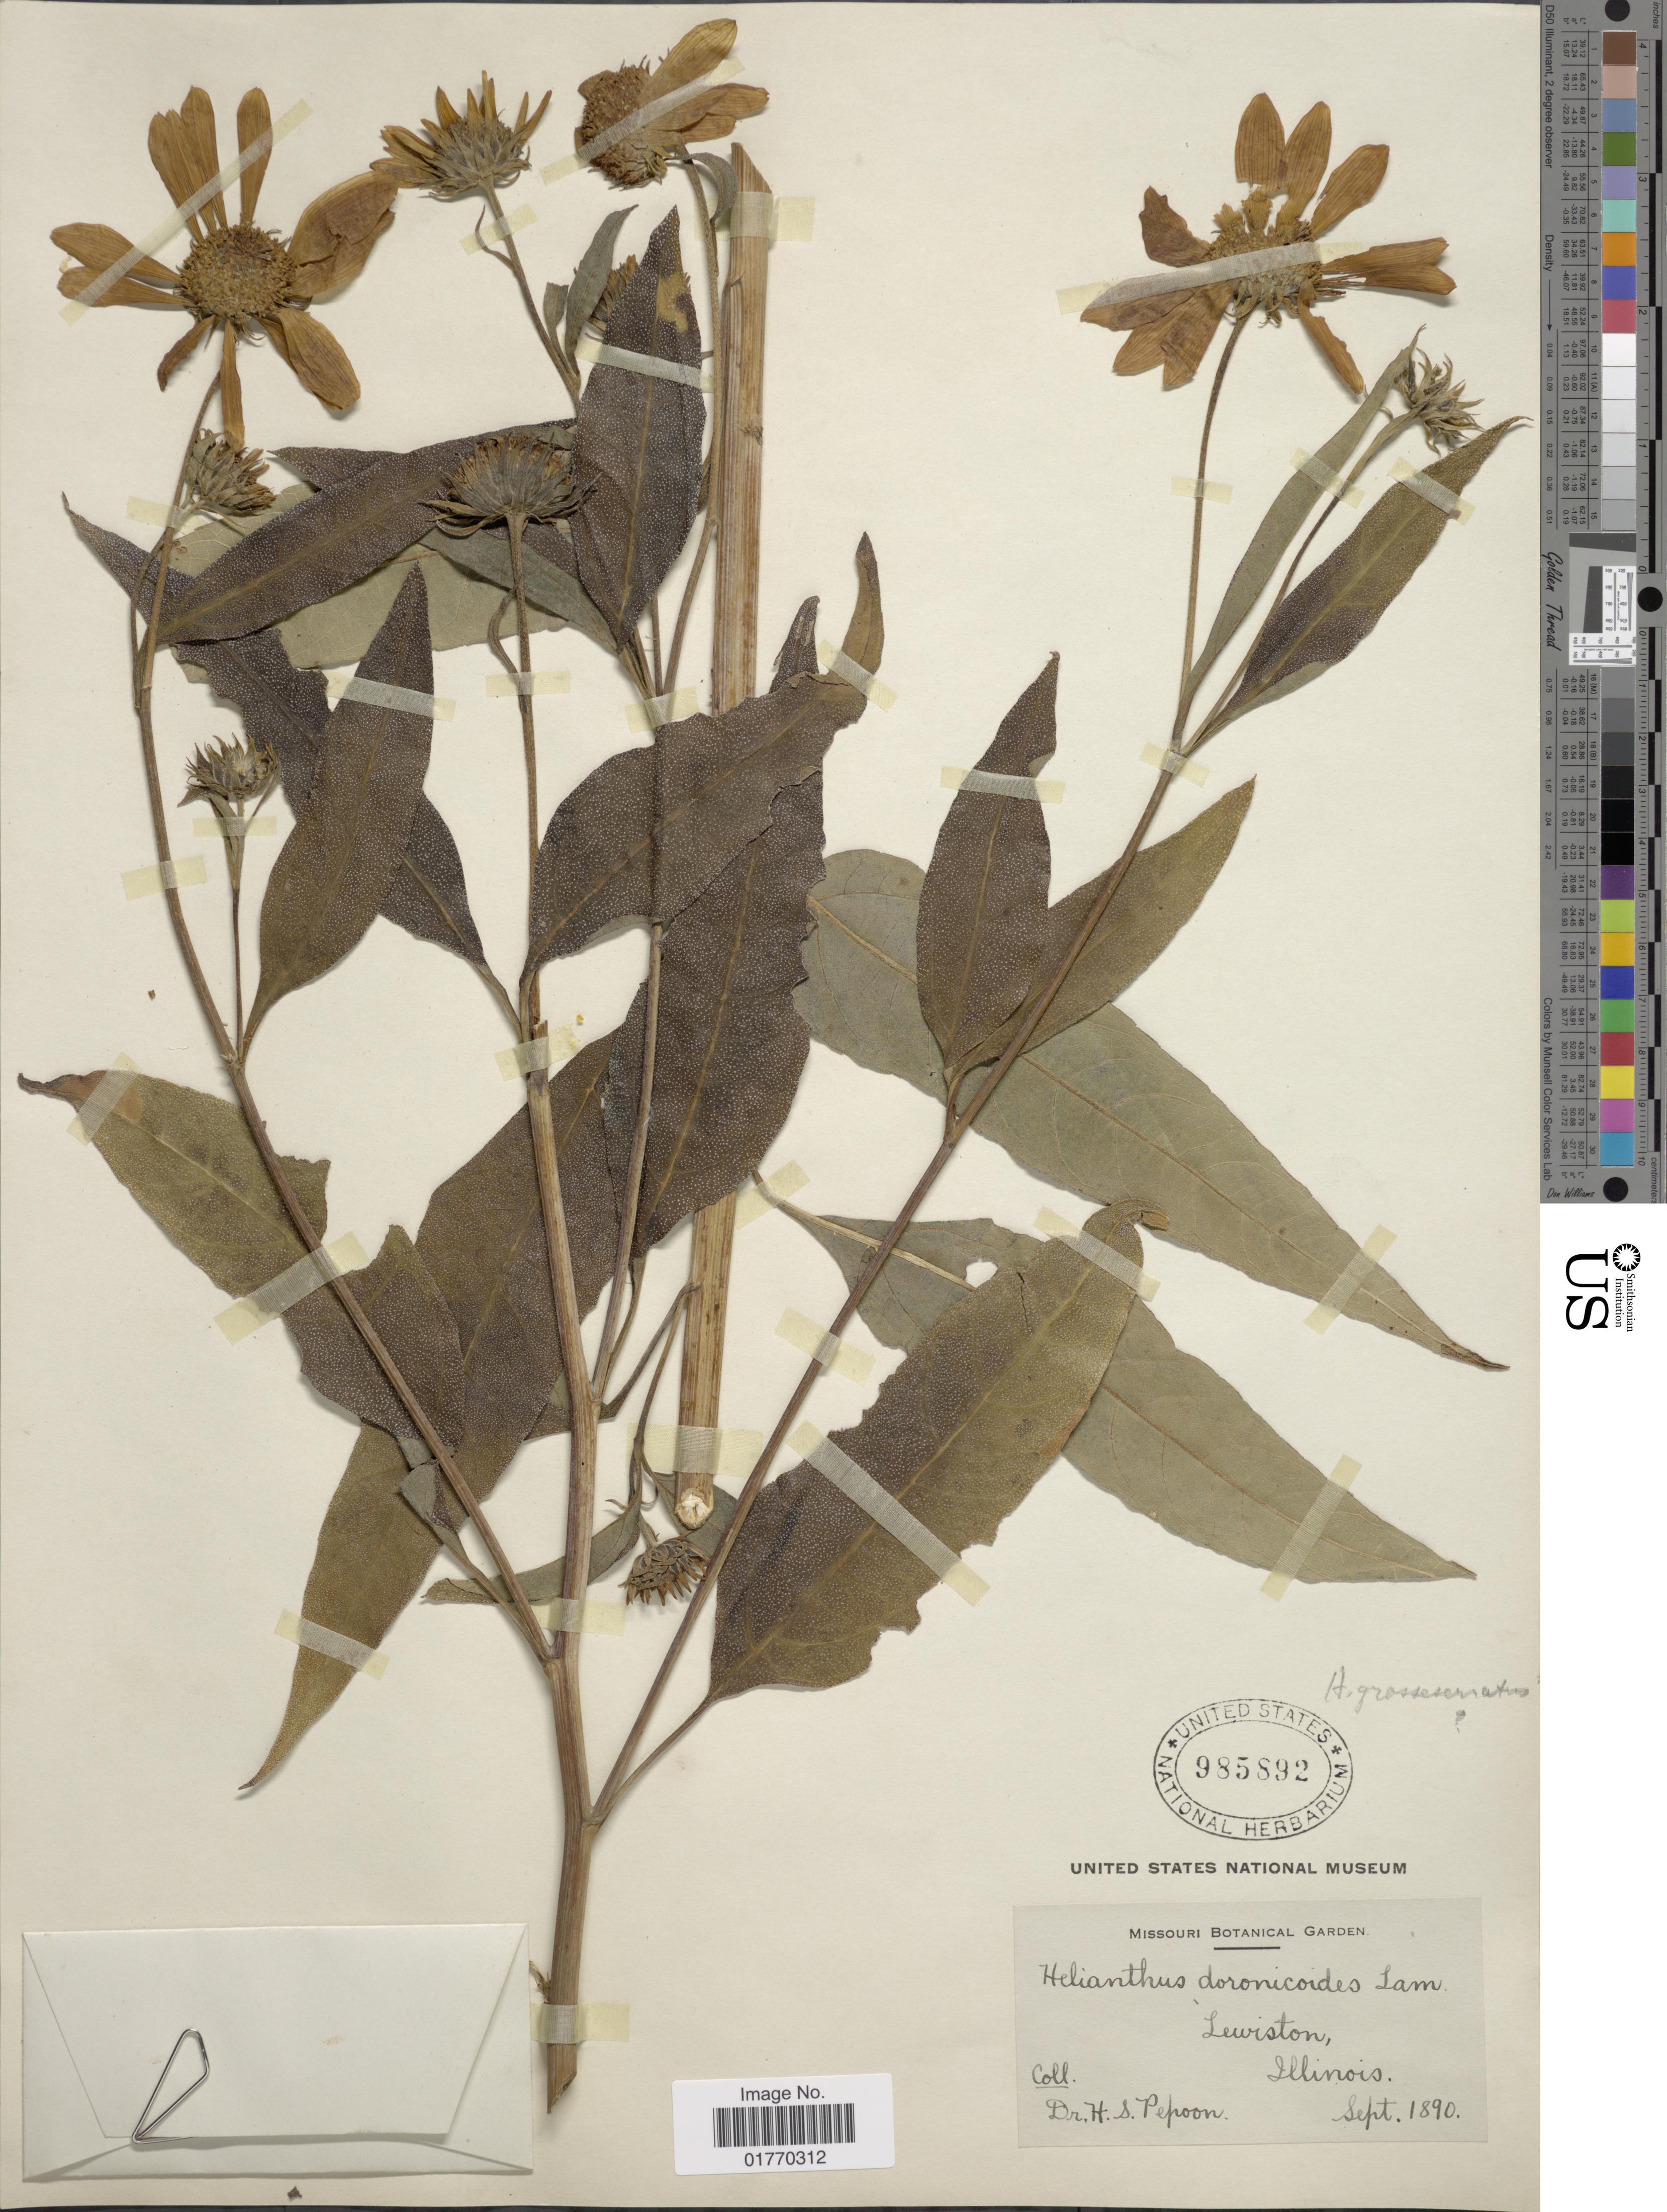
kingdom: Plantae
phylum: Tracheophyta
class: Magnoliopsida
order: Asterales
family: Asteraceae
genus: Helianthus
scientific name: Helianthus doronocoides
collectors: H. Pepoon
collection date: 1890-09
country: United States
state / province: Illinois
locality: Lewiston, Illinois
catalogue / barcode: US 985892